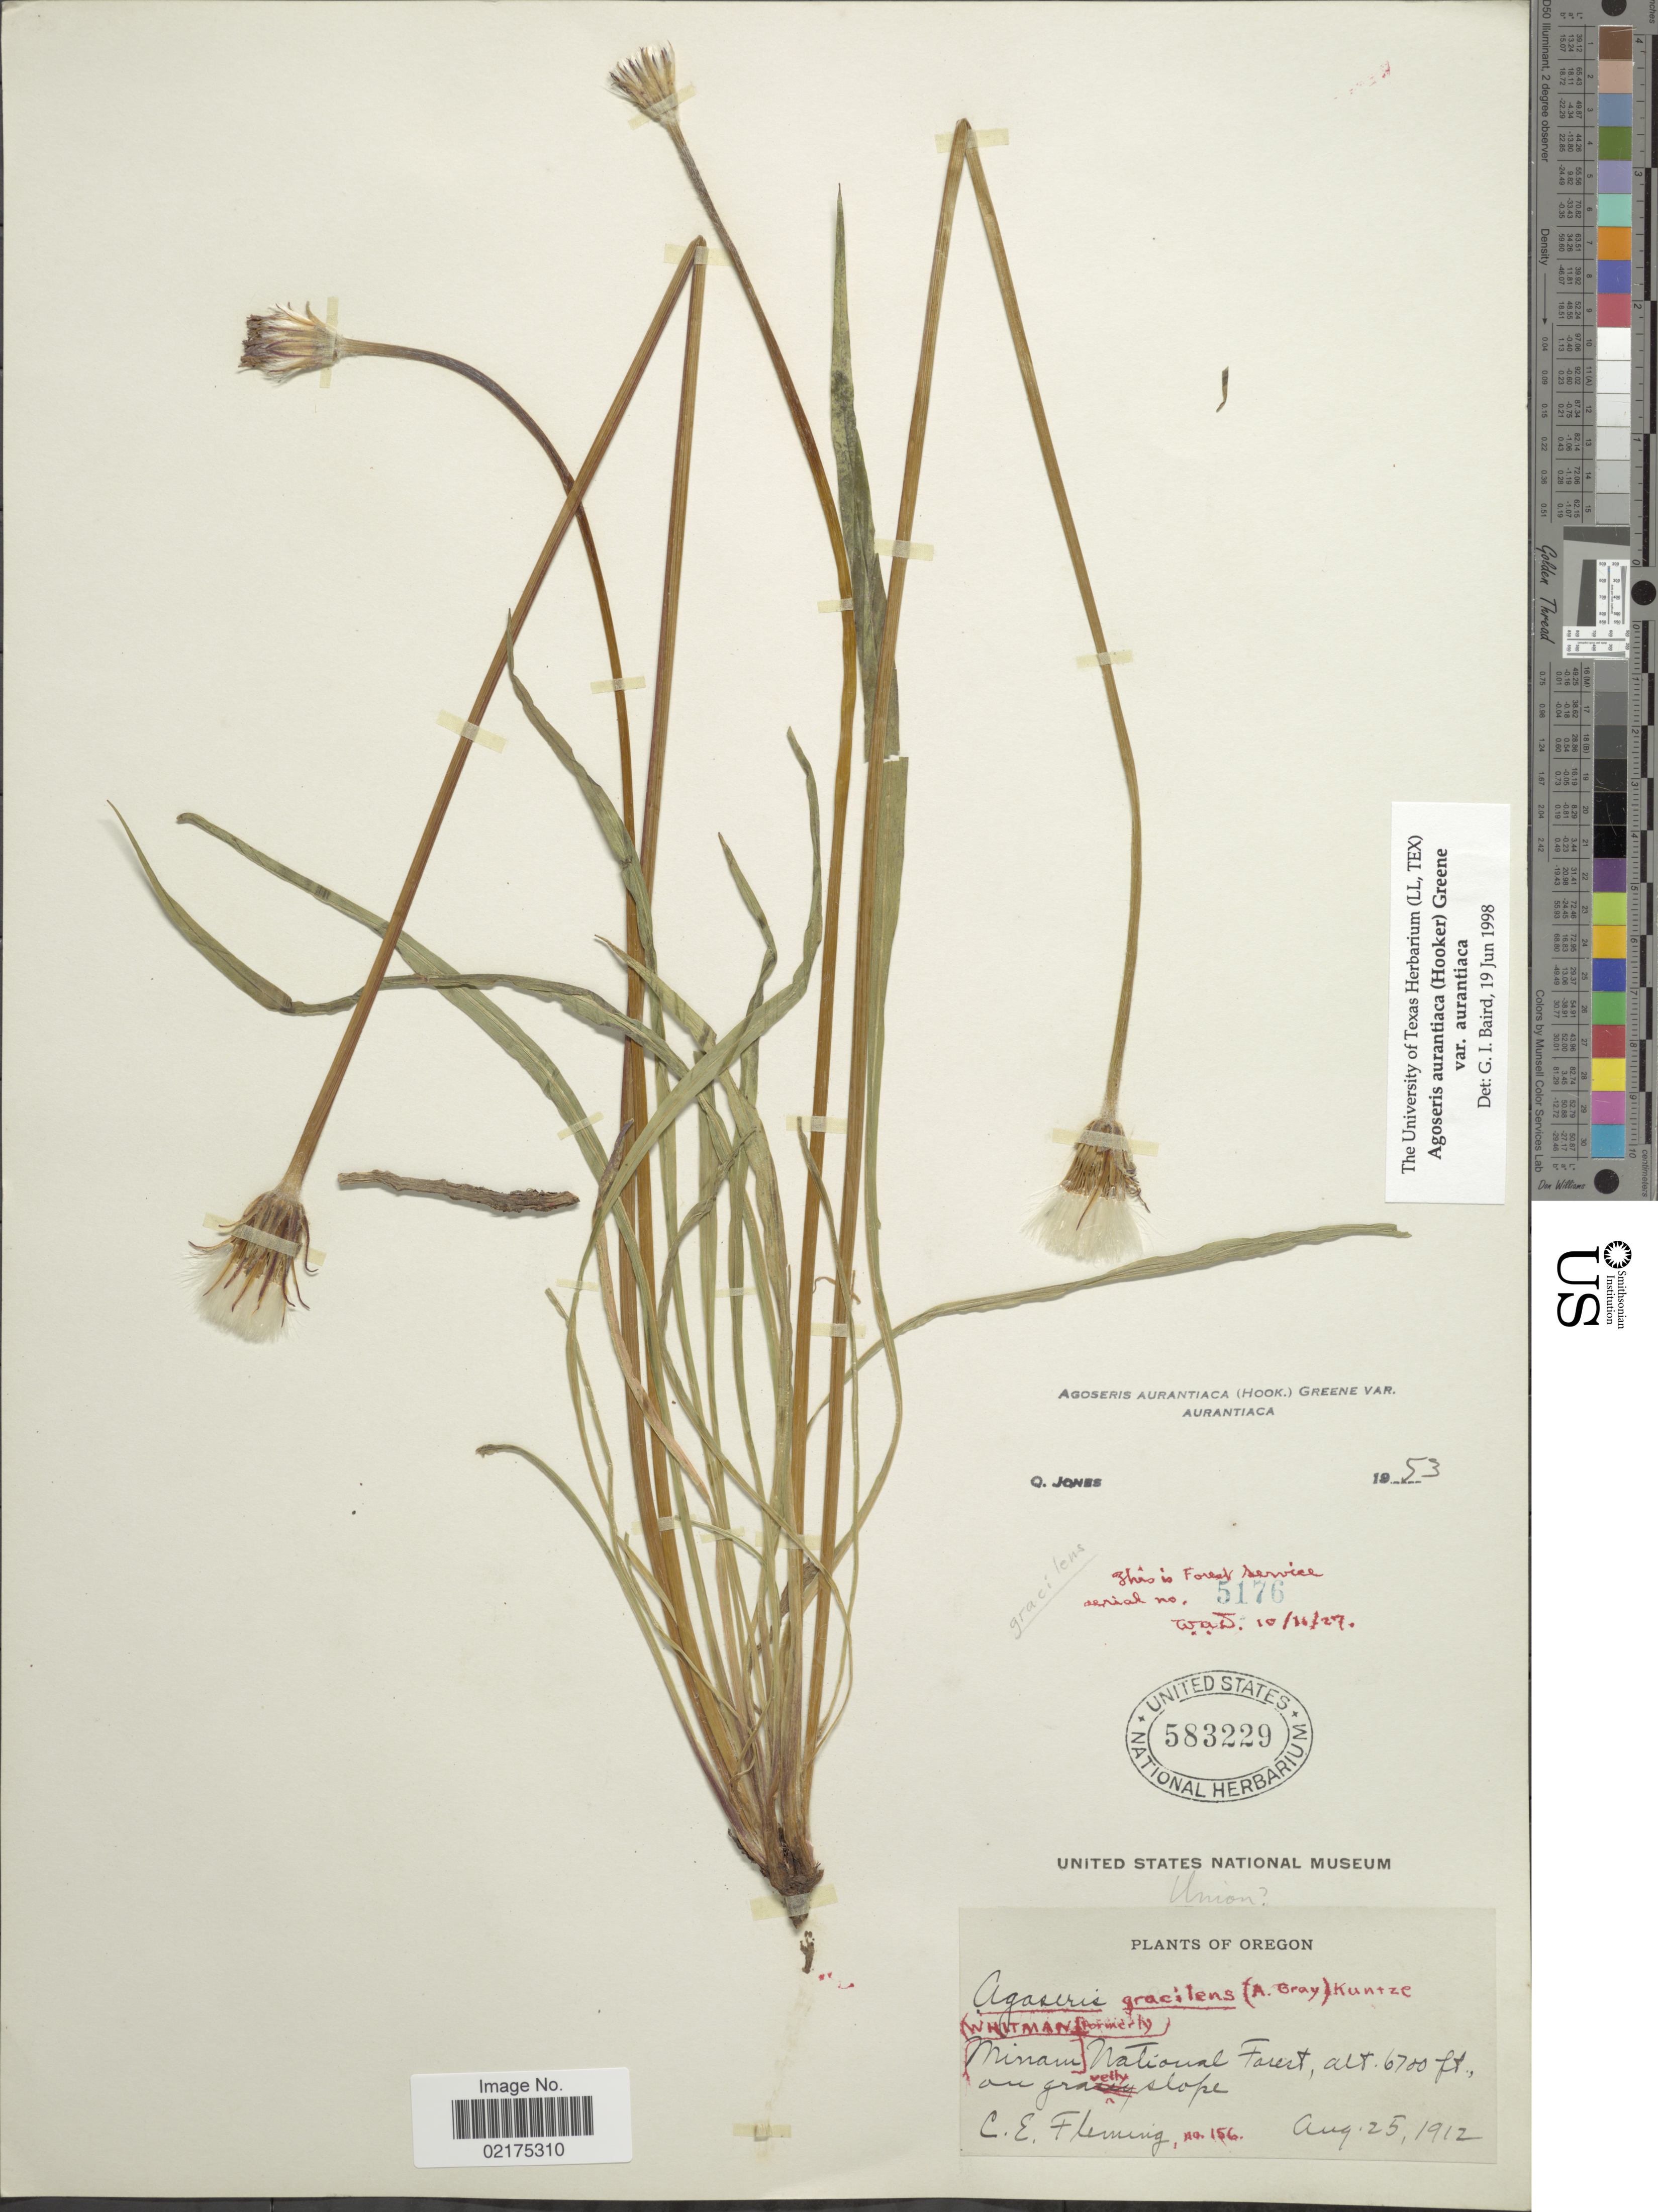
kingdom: Plantae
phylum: Tracheophyta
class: Magnoliopsida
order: Asterales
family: Asteraceae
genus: Agoseris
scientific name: Agoseris aurantiaca var. aurantiaca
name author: (Hook.) Greene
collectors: C. Fleming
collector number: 156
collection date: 1912-08-25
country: United States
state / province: Oregon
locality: Minam National Forest, Union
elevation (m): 2042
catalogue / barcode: US 583229